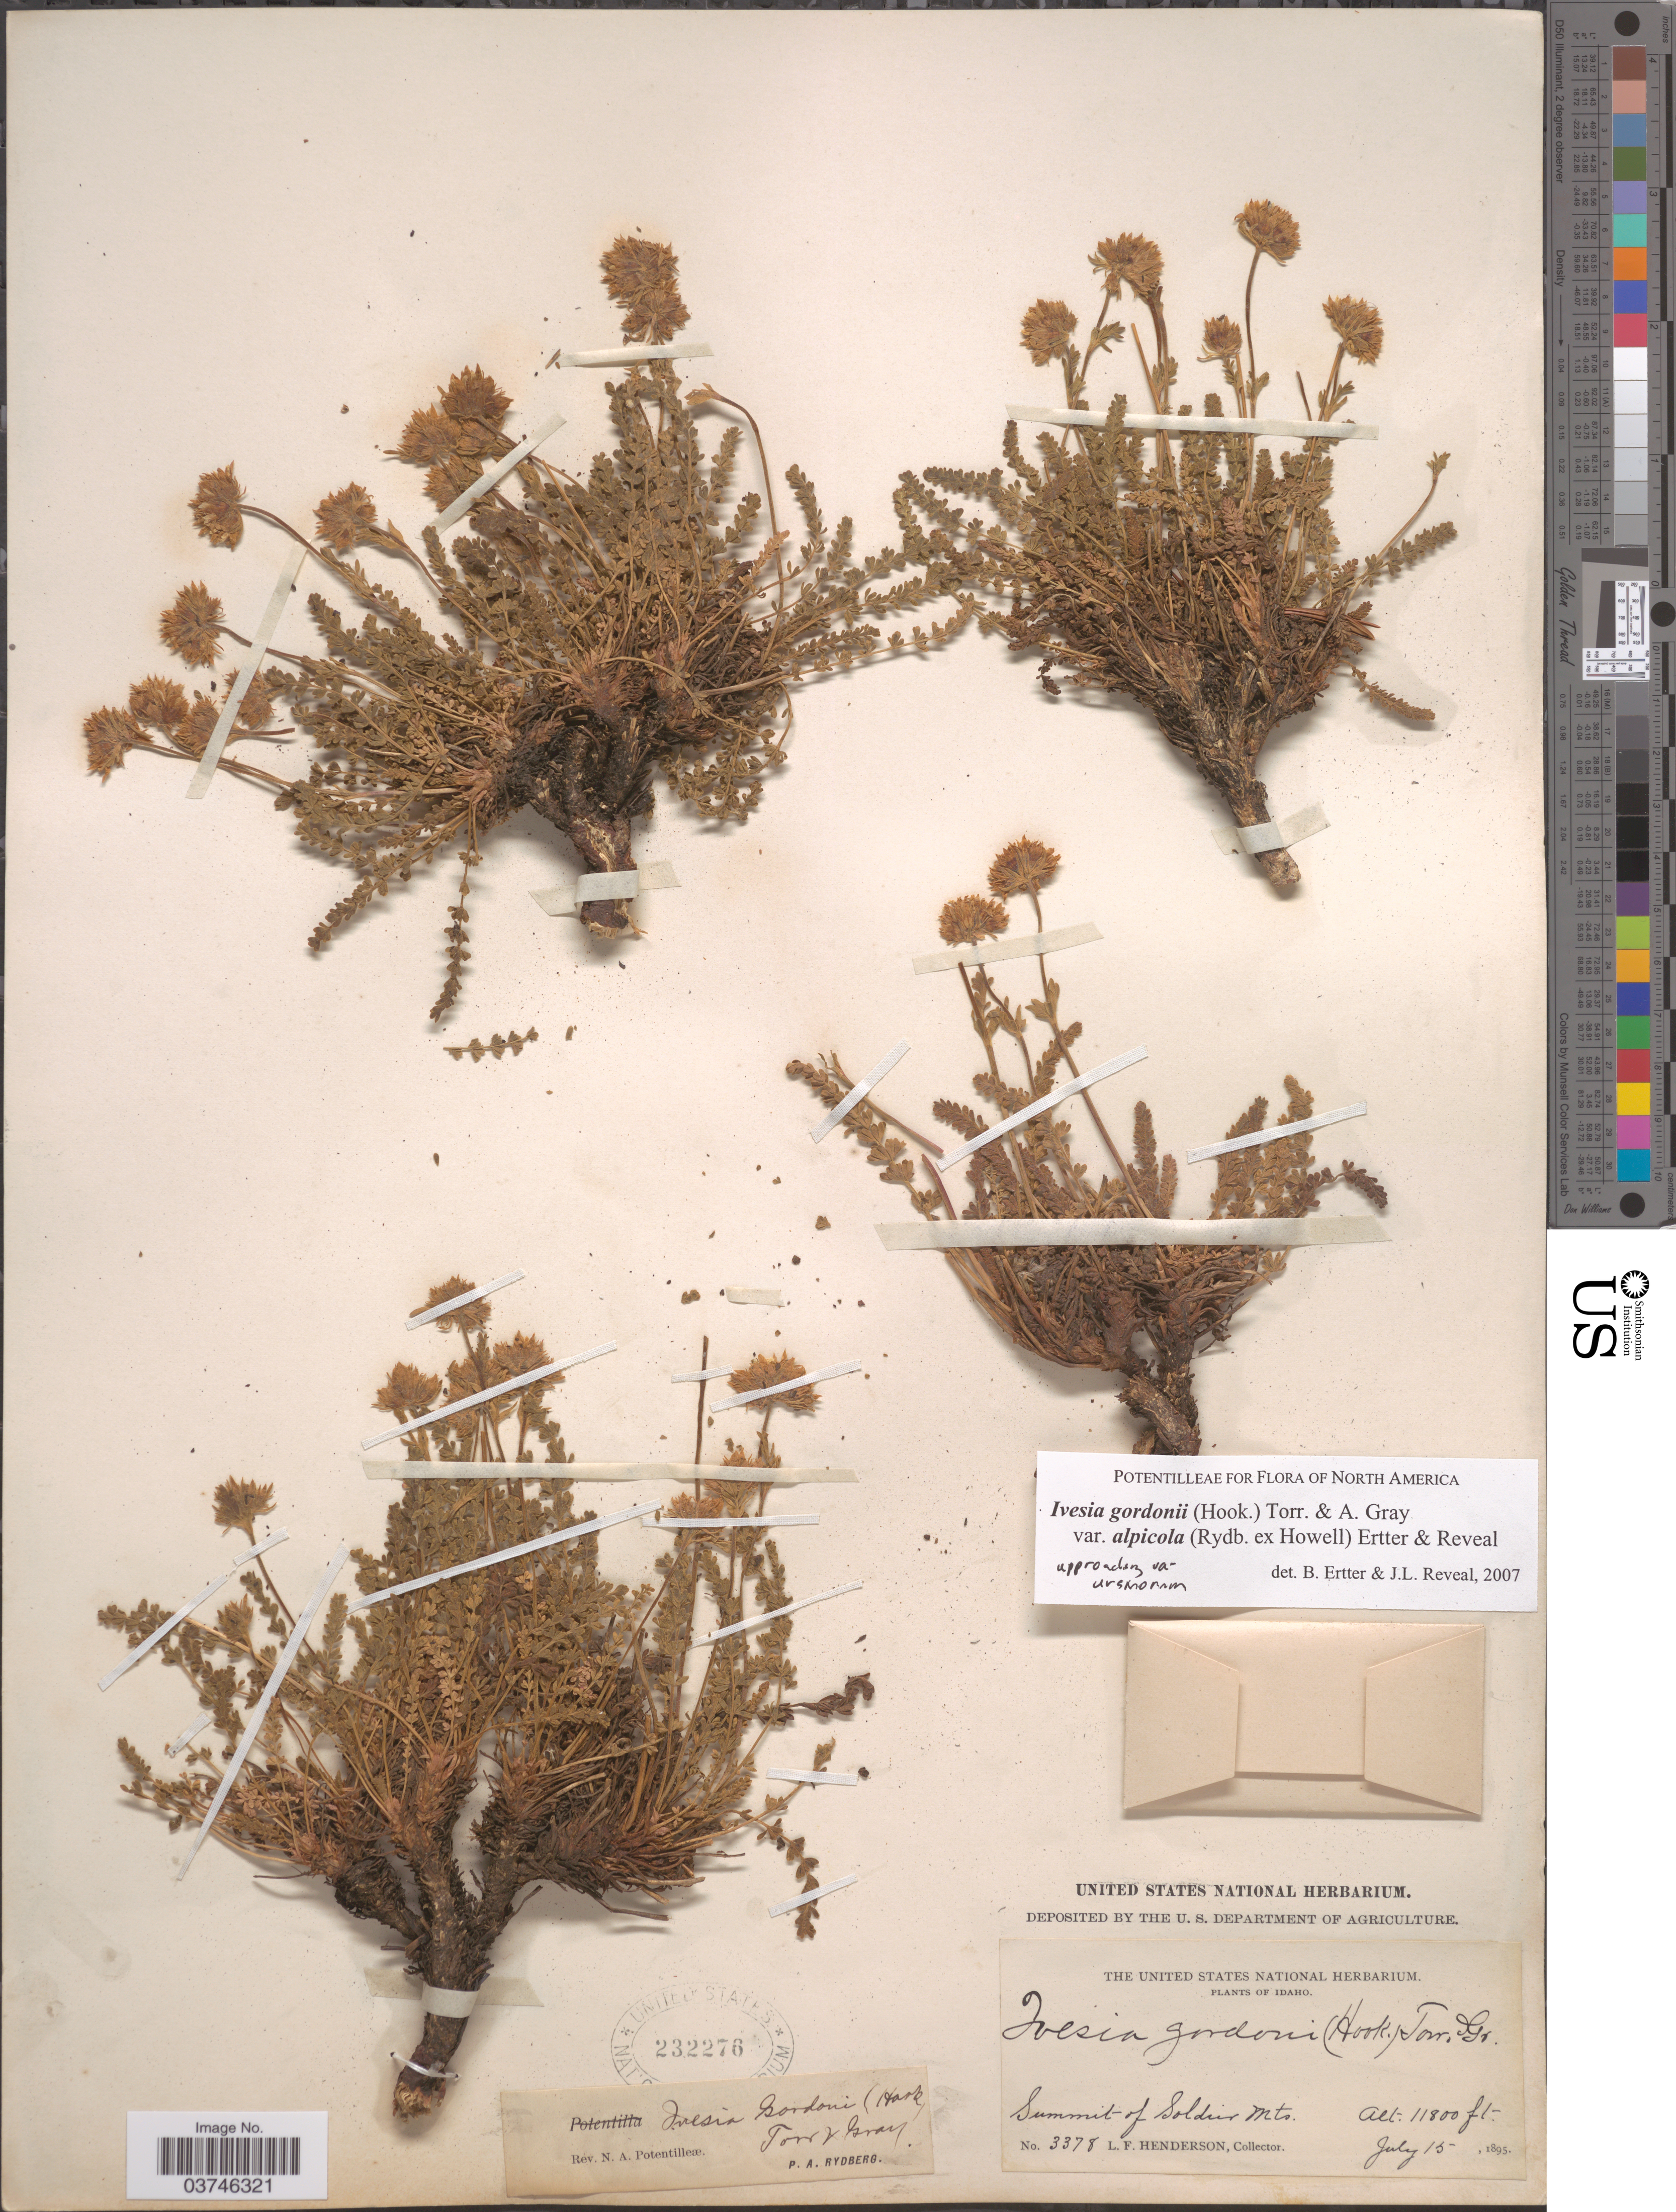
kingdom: Plantae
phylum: Tracheophyta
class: Magnoliopsida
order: Rosales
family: Rosaceae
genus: Potentilla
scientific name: Potentilla gordonii var. alpicola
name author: (Rydb. ex Howell) Mosyakin & Shiyan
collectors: L. Henderson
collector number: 3378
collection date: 1895-07-15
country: United States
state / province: Idaho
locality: Summit of Soldier Mts.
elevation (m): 3597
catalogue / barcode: US 232276